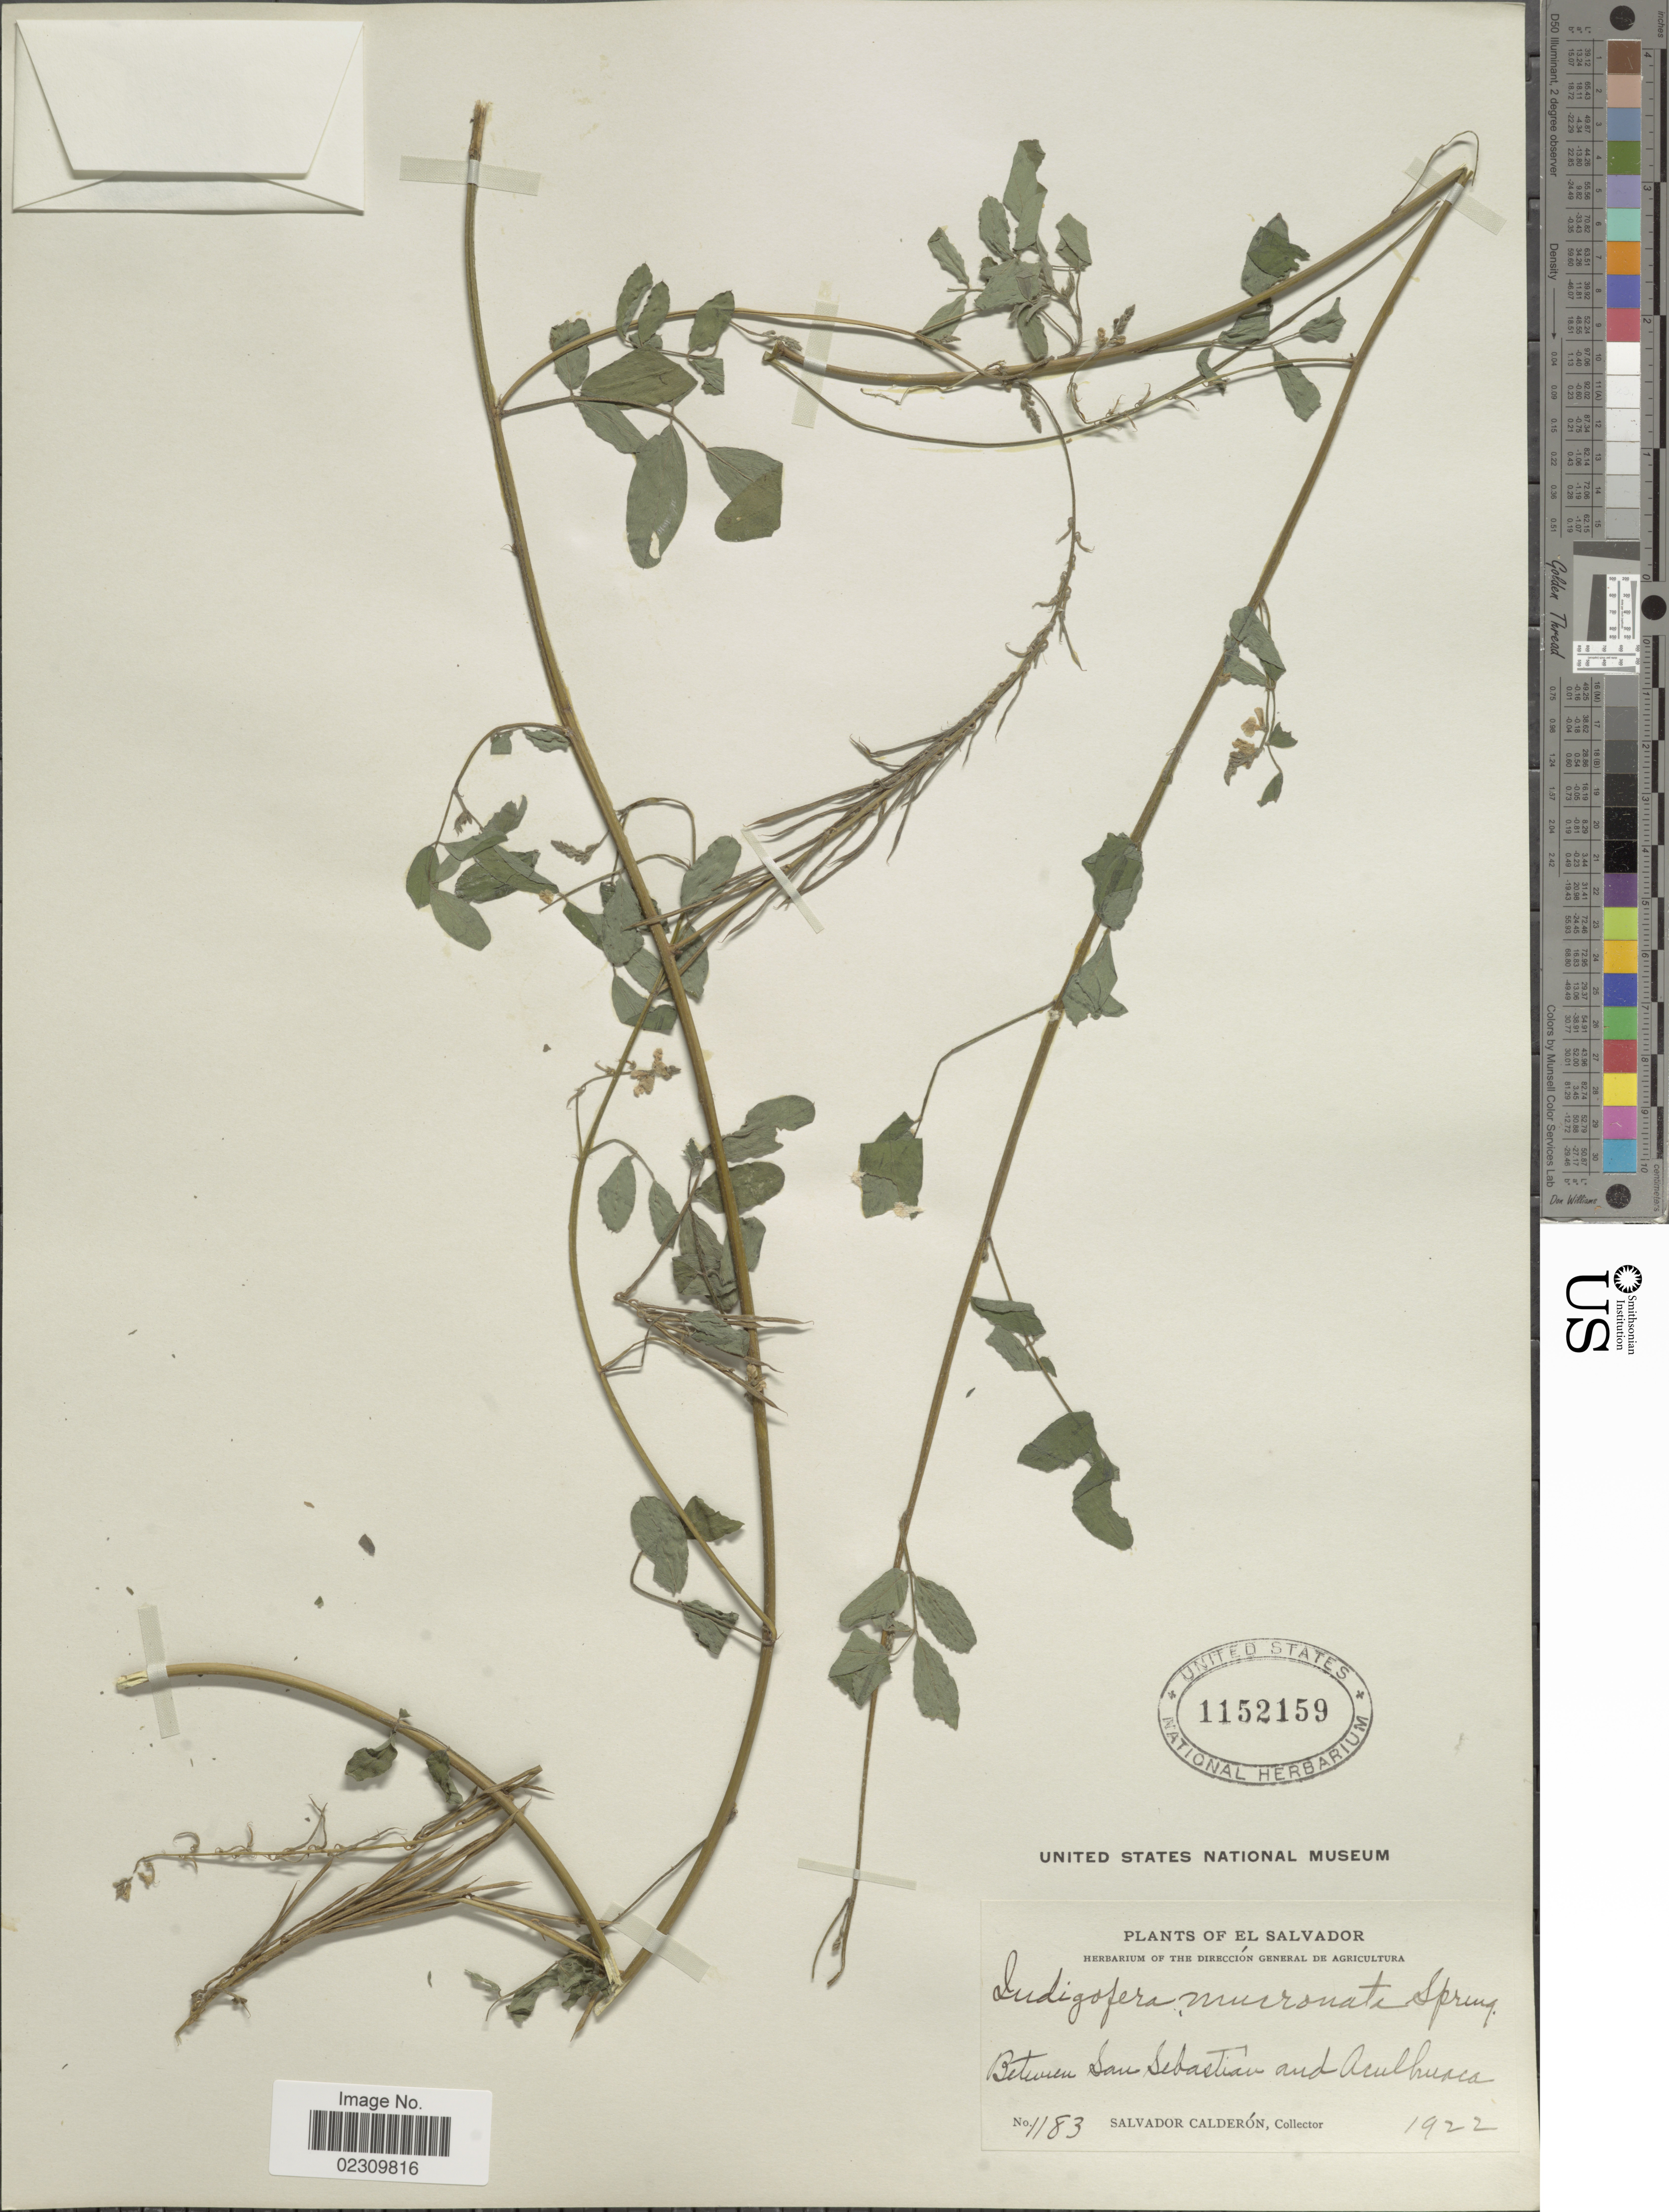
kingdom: Plantae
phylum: Tracheophyta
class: Magnoliopsida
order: Fabales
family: Fabaceae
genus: Indigofera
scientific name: Indigofera mucronata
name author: Lam.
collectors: S. Calderón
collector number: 1183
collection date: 1922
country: El Salvador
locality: Between San Sebastian and Aculhuaca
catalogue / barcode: US 1152159